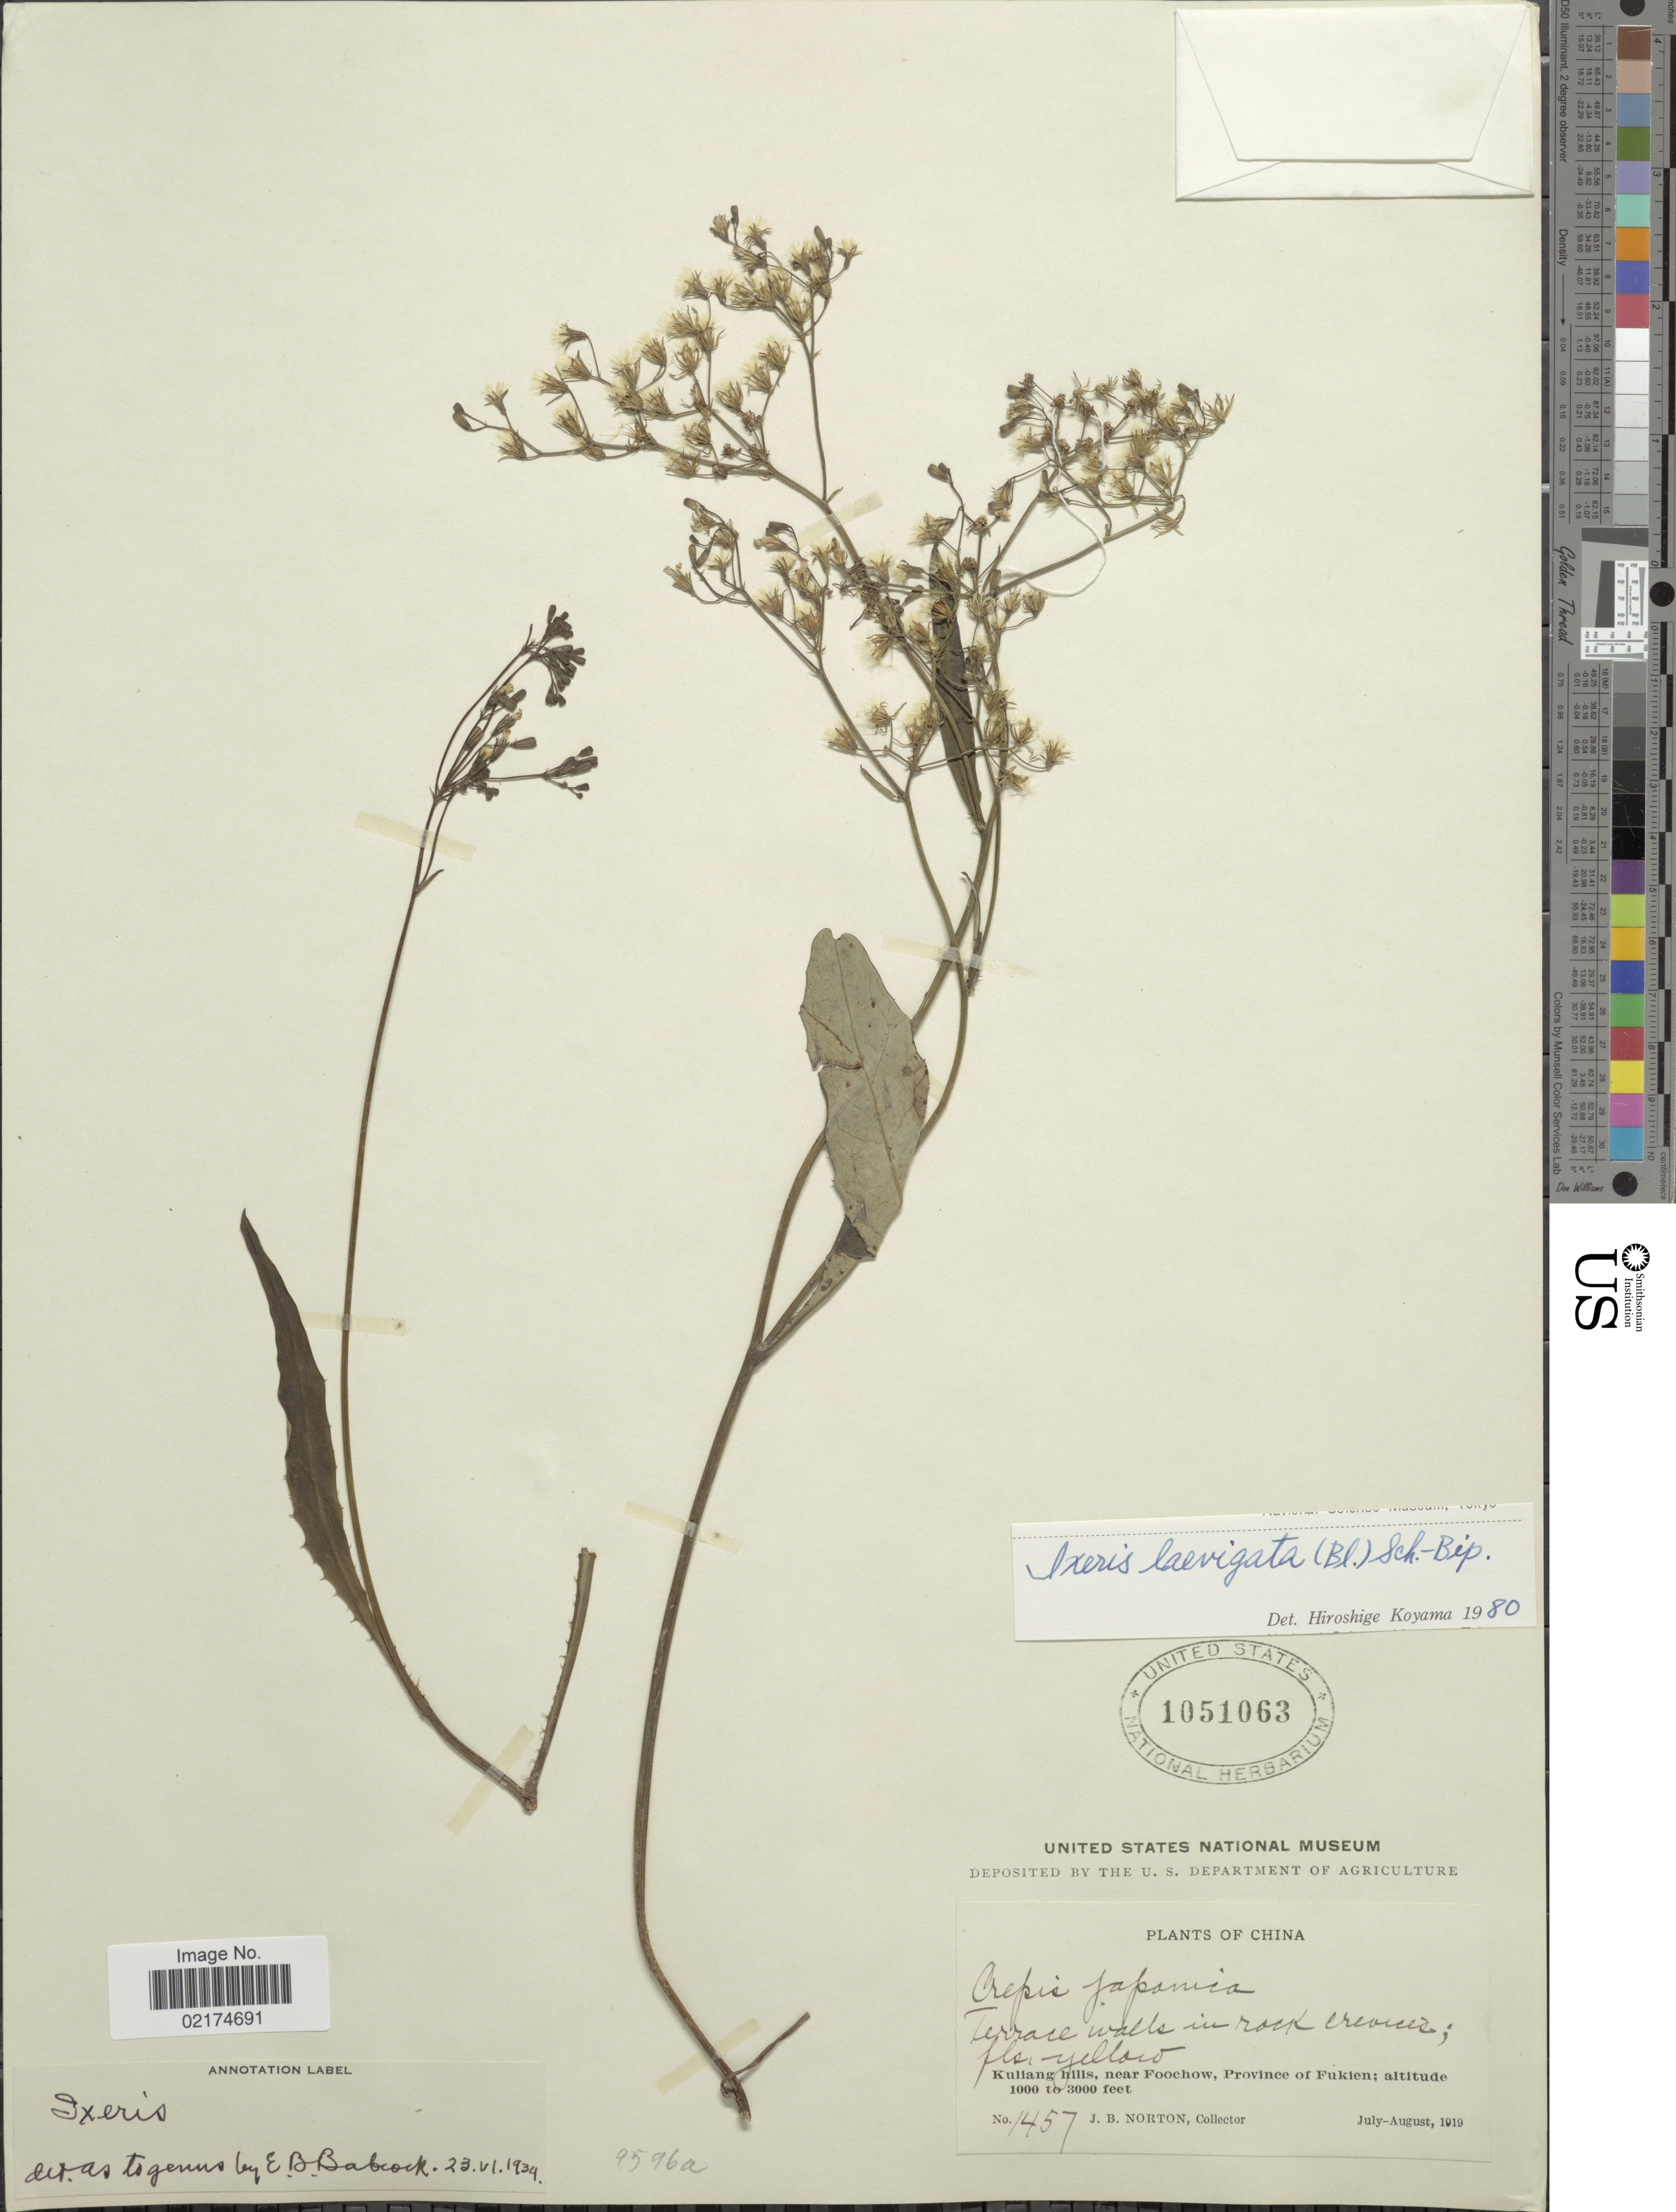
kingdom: Plantae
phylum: Tracheophyta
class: Magnoliopsida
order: Asterales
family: Asteraceae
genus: Ixeridium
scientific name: Ixeridium laevigatum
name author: (Blume) Pak & Kawano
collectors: J. B. Norton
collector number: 1457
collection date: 1919-07/1919-08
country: China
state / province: Fujian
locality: Kuliang Hills, near Foochow, Province of Fukien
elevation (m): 305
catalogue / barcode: US 1051063